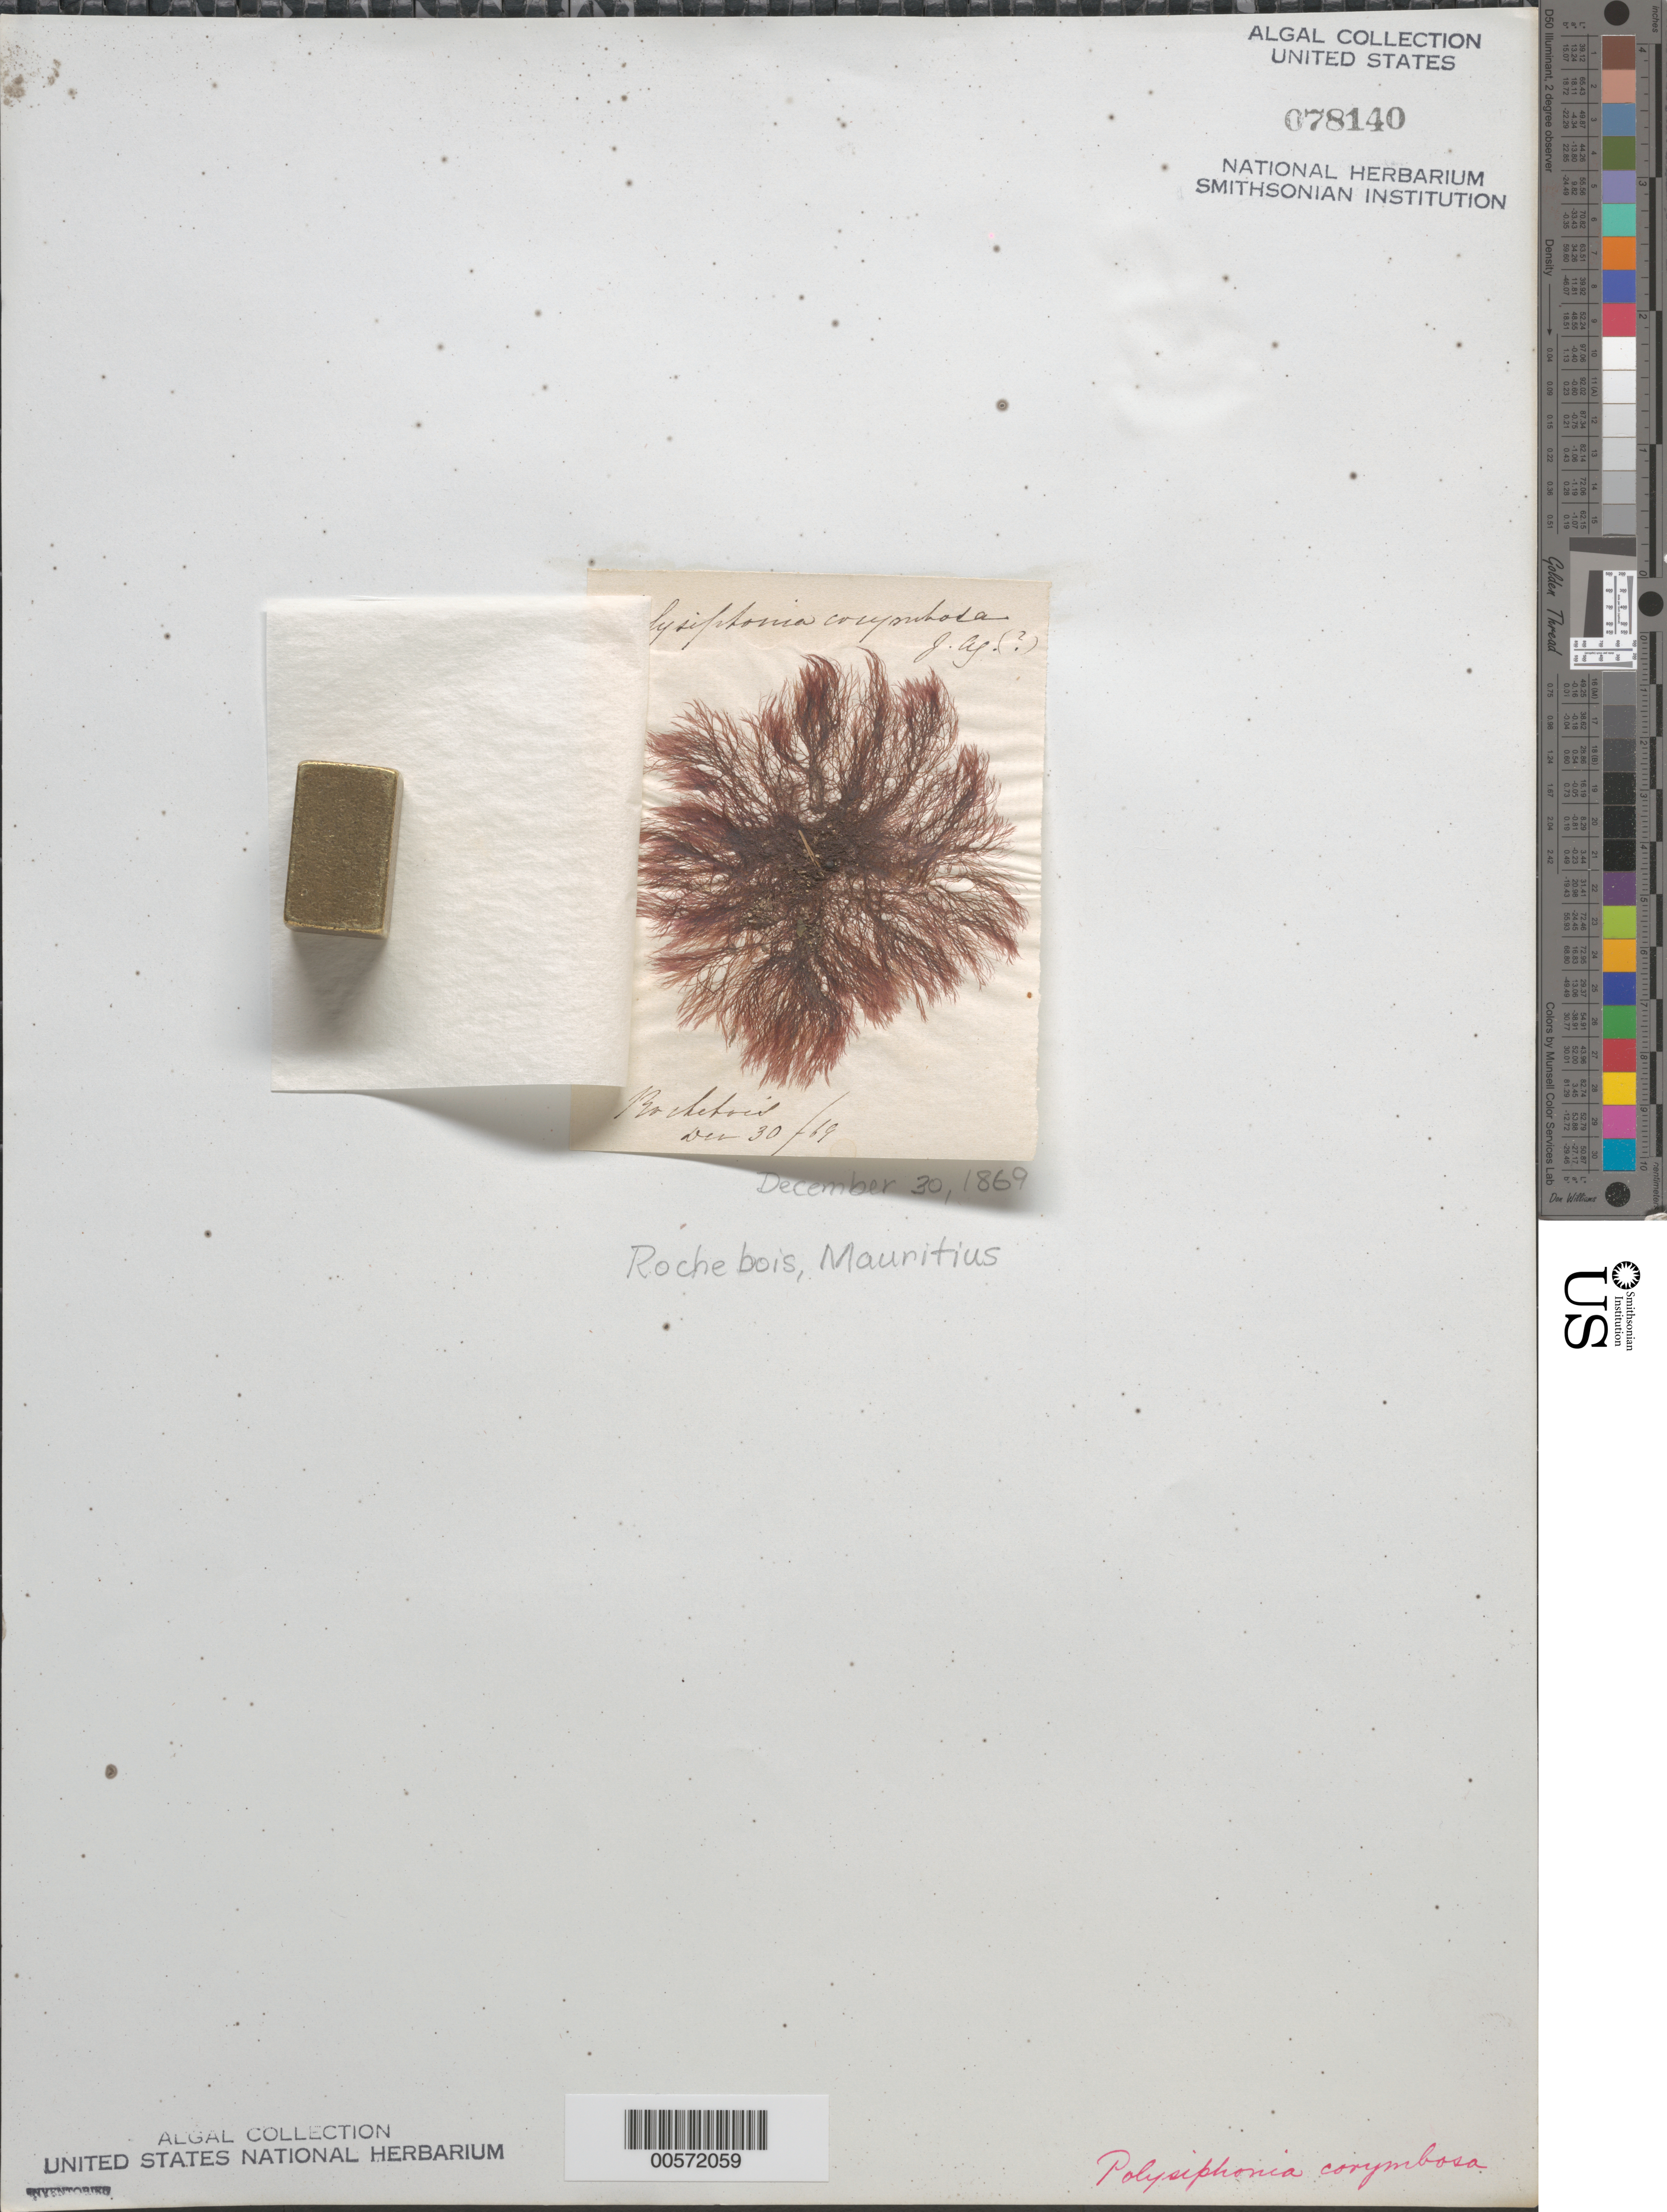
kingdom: Plantae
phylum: Rhodophyta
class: Florideophyceae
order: Ceramiales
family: Rhodomelaceae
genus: Polysiphonia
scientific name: Polysiphonia corymbosa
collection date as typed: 30 Dec 1869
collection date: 1869-12-30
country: Mauritius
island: Mauritius Island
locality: Roche Bois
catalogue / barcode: US 78140